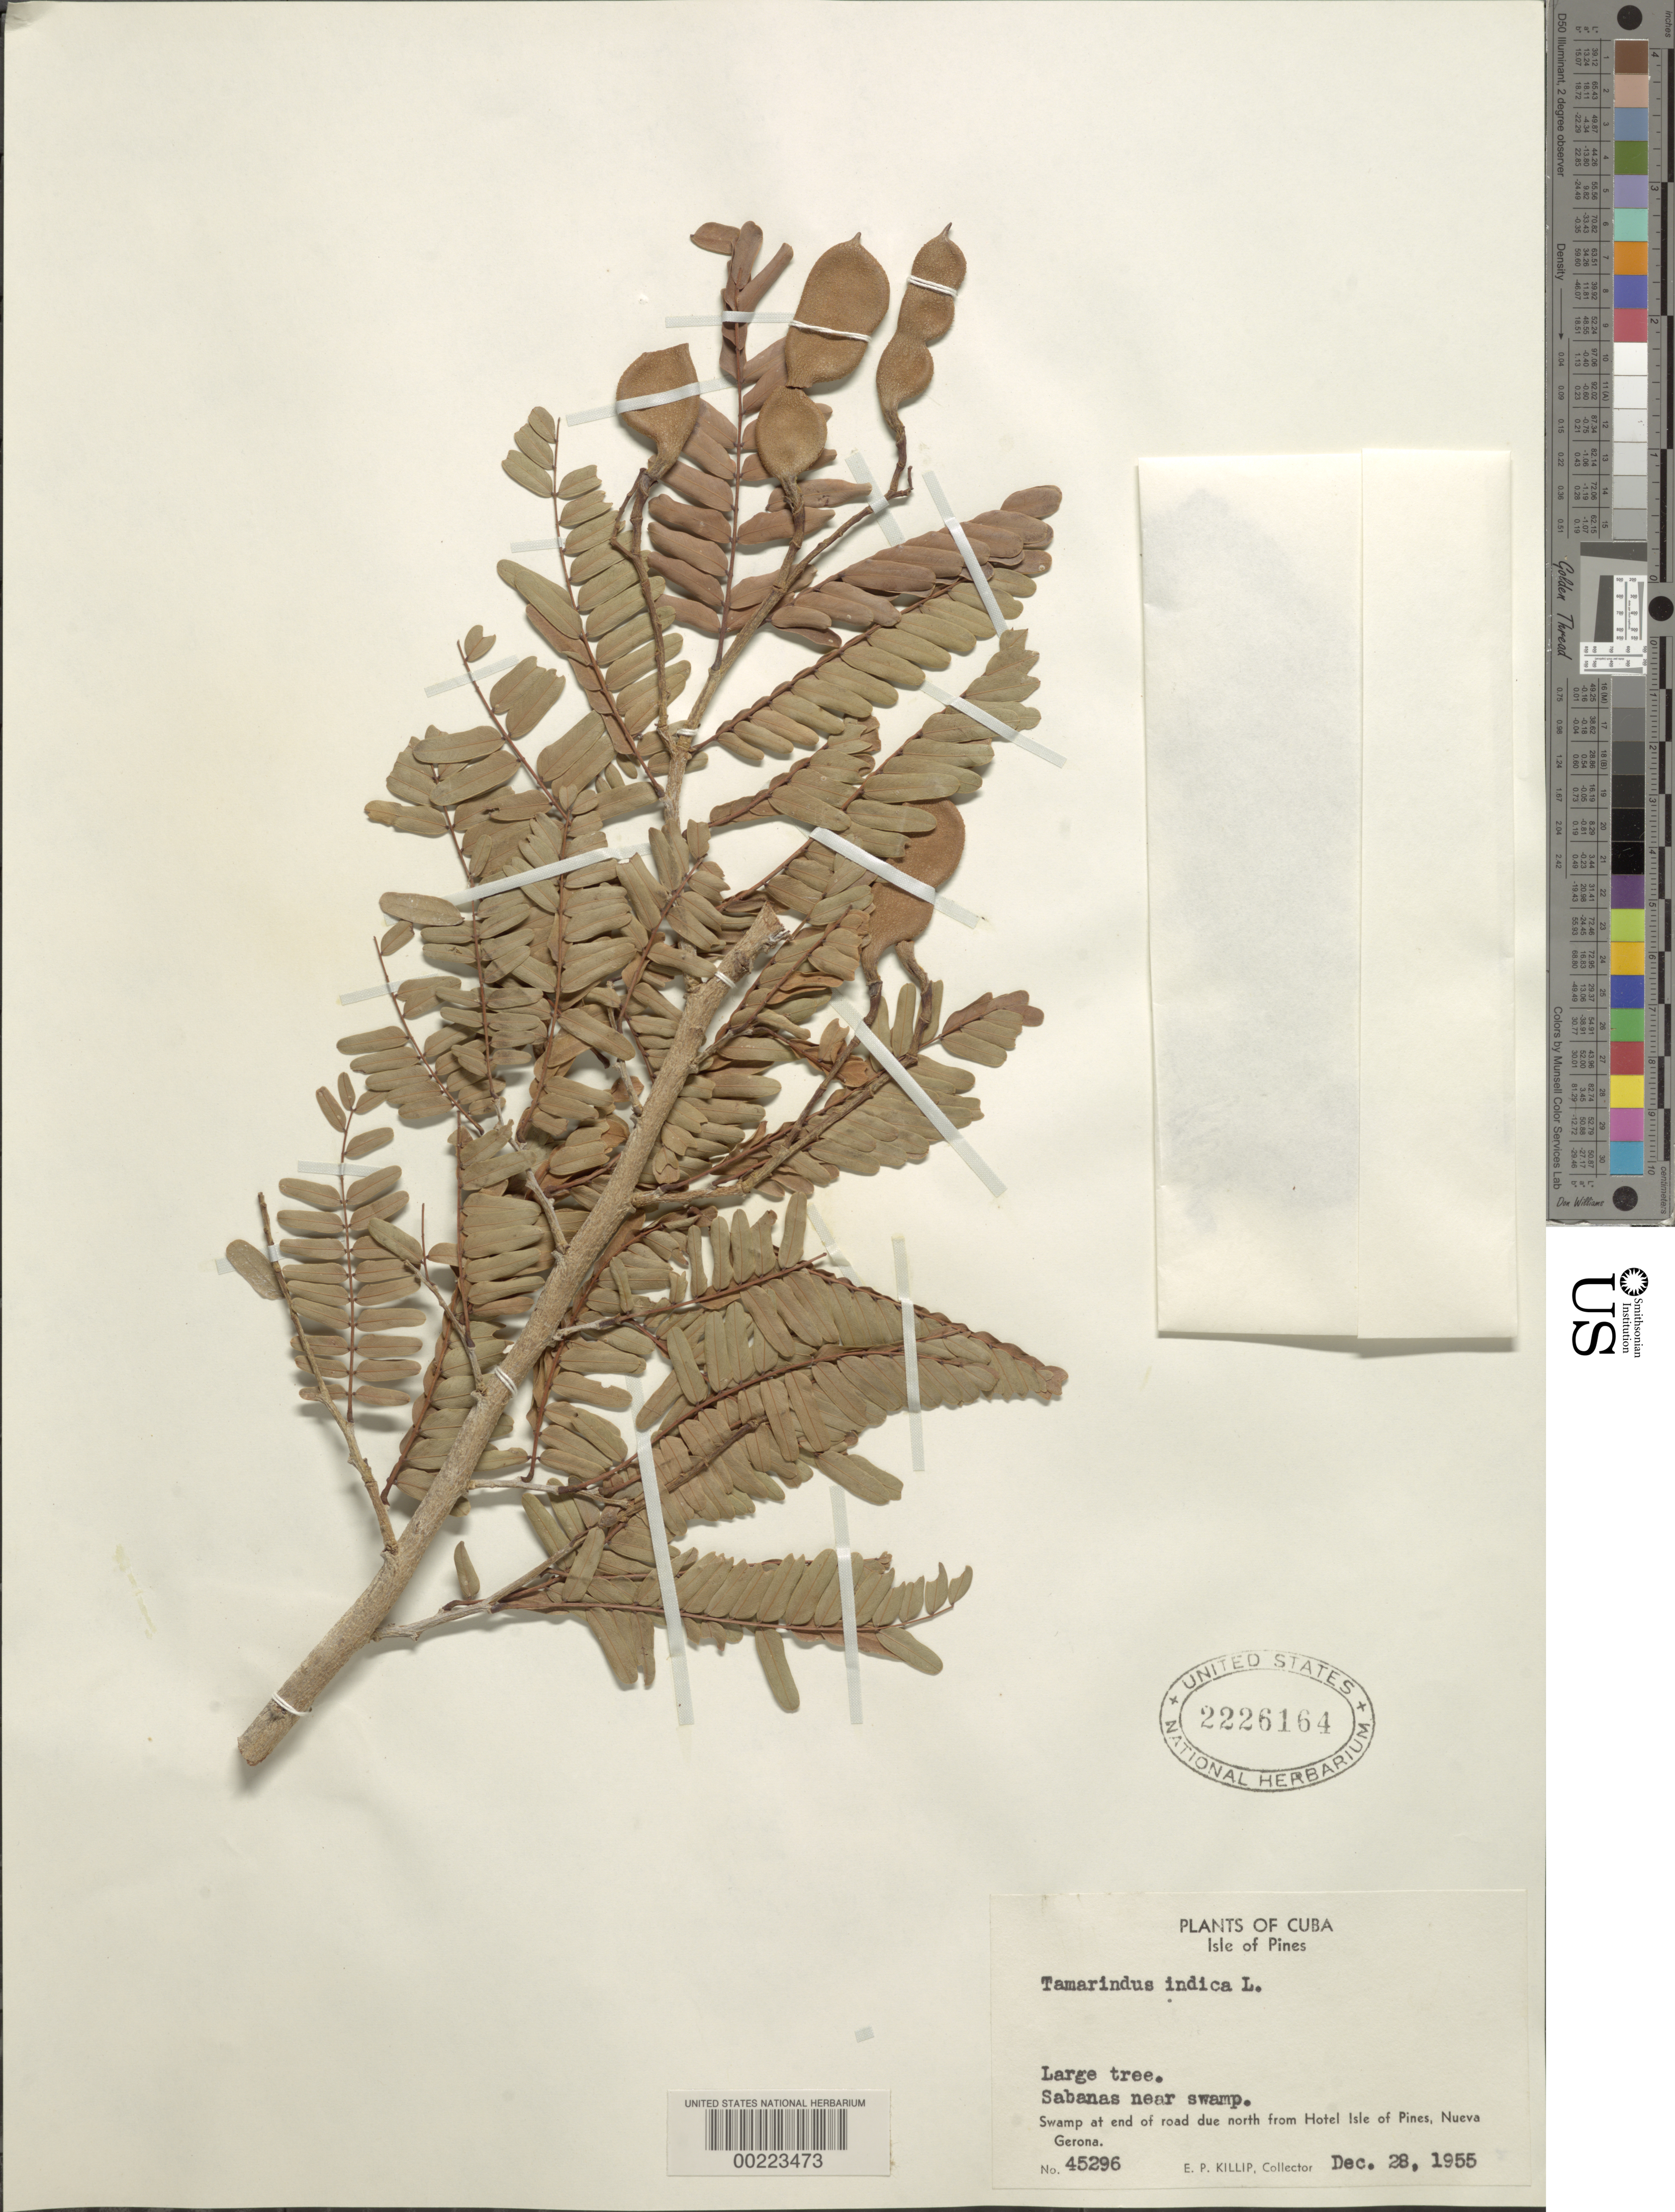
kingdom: Plantae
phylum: Tracheophyta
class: Magnoliopsida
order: Fabales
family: Fabaceae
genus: Tamarindus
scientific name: Tamarindus indica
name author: L.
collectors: E. P. Killip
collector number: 45296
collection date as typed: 28 Dec 1955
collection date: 1955-12-28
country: Cuba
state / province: Isla de La Juventud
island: Isla de La Juventud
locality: Swamp at end of road due n from hotel isle of pines, nueva gerona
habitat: Savannas near swamp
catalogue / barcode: US 2226164